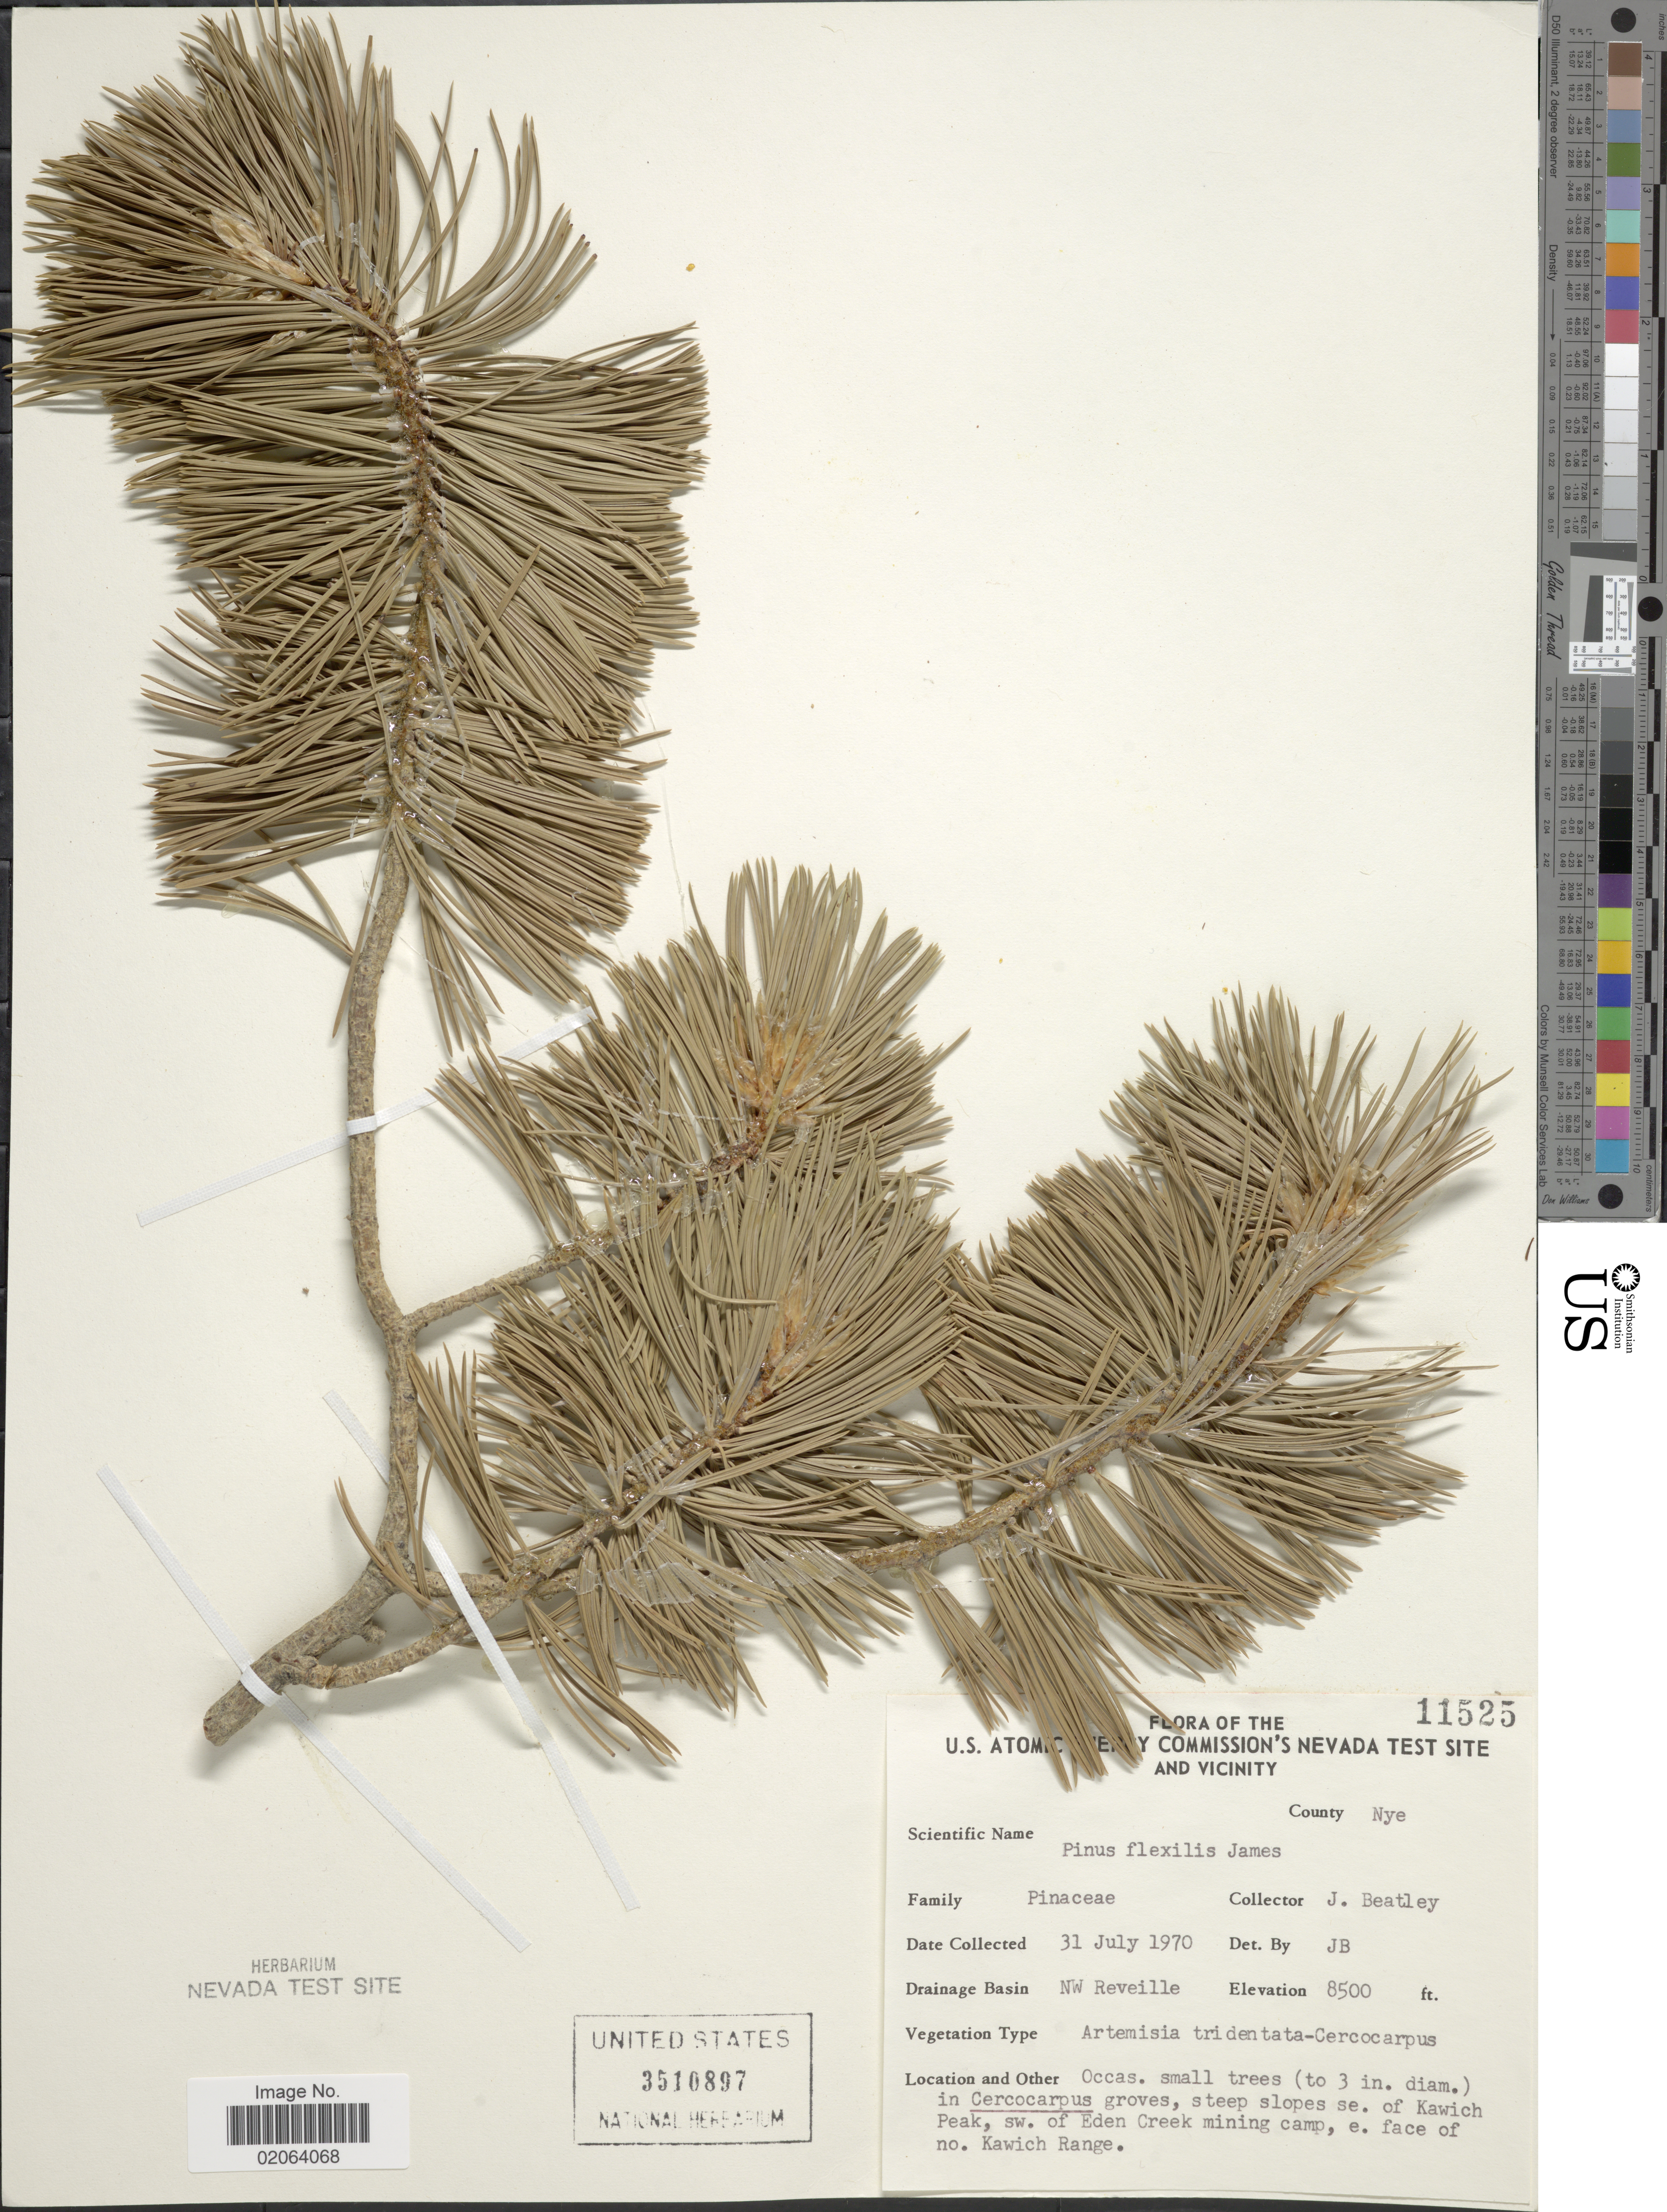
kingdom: Plantae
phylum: Tracheophyta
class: Pinopsida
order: Pinales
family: Pinaceae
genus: Pinus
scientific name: Pinus flexilis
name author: E. James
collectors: J. C. Beatley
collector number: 11525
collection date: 1970-07-31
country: United States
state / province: Nevada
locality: U. S. Atomic Energy Commission's Nevada Test Site and vicinity. County Nye. Drainage Basin NW Reveille. se. of Kawich Peak, sw. of Eden Creek mining camp, e. face of no. Kawich Range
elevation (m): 2591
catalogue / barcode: US 3510897